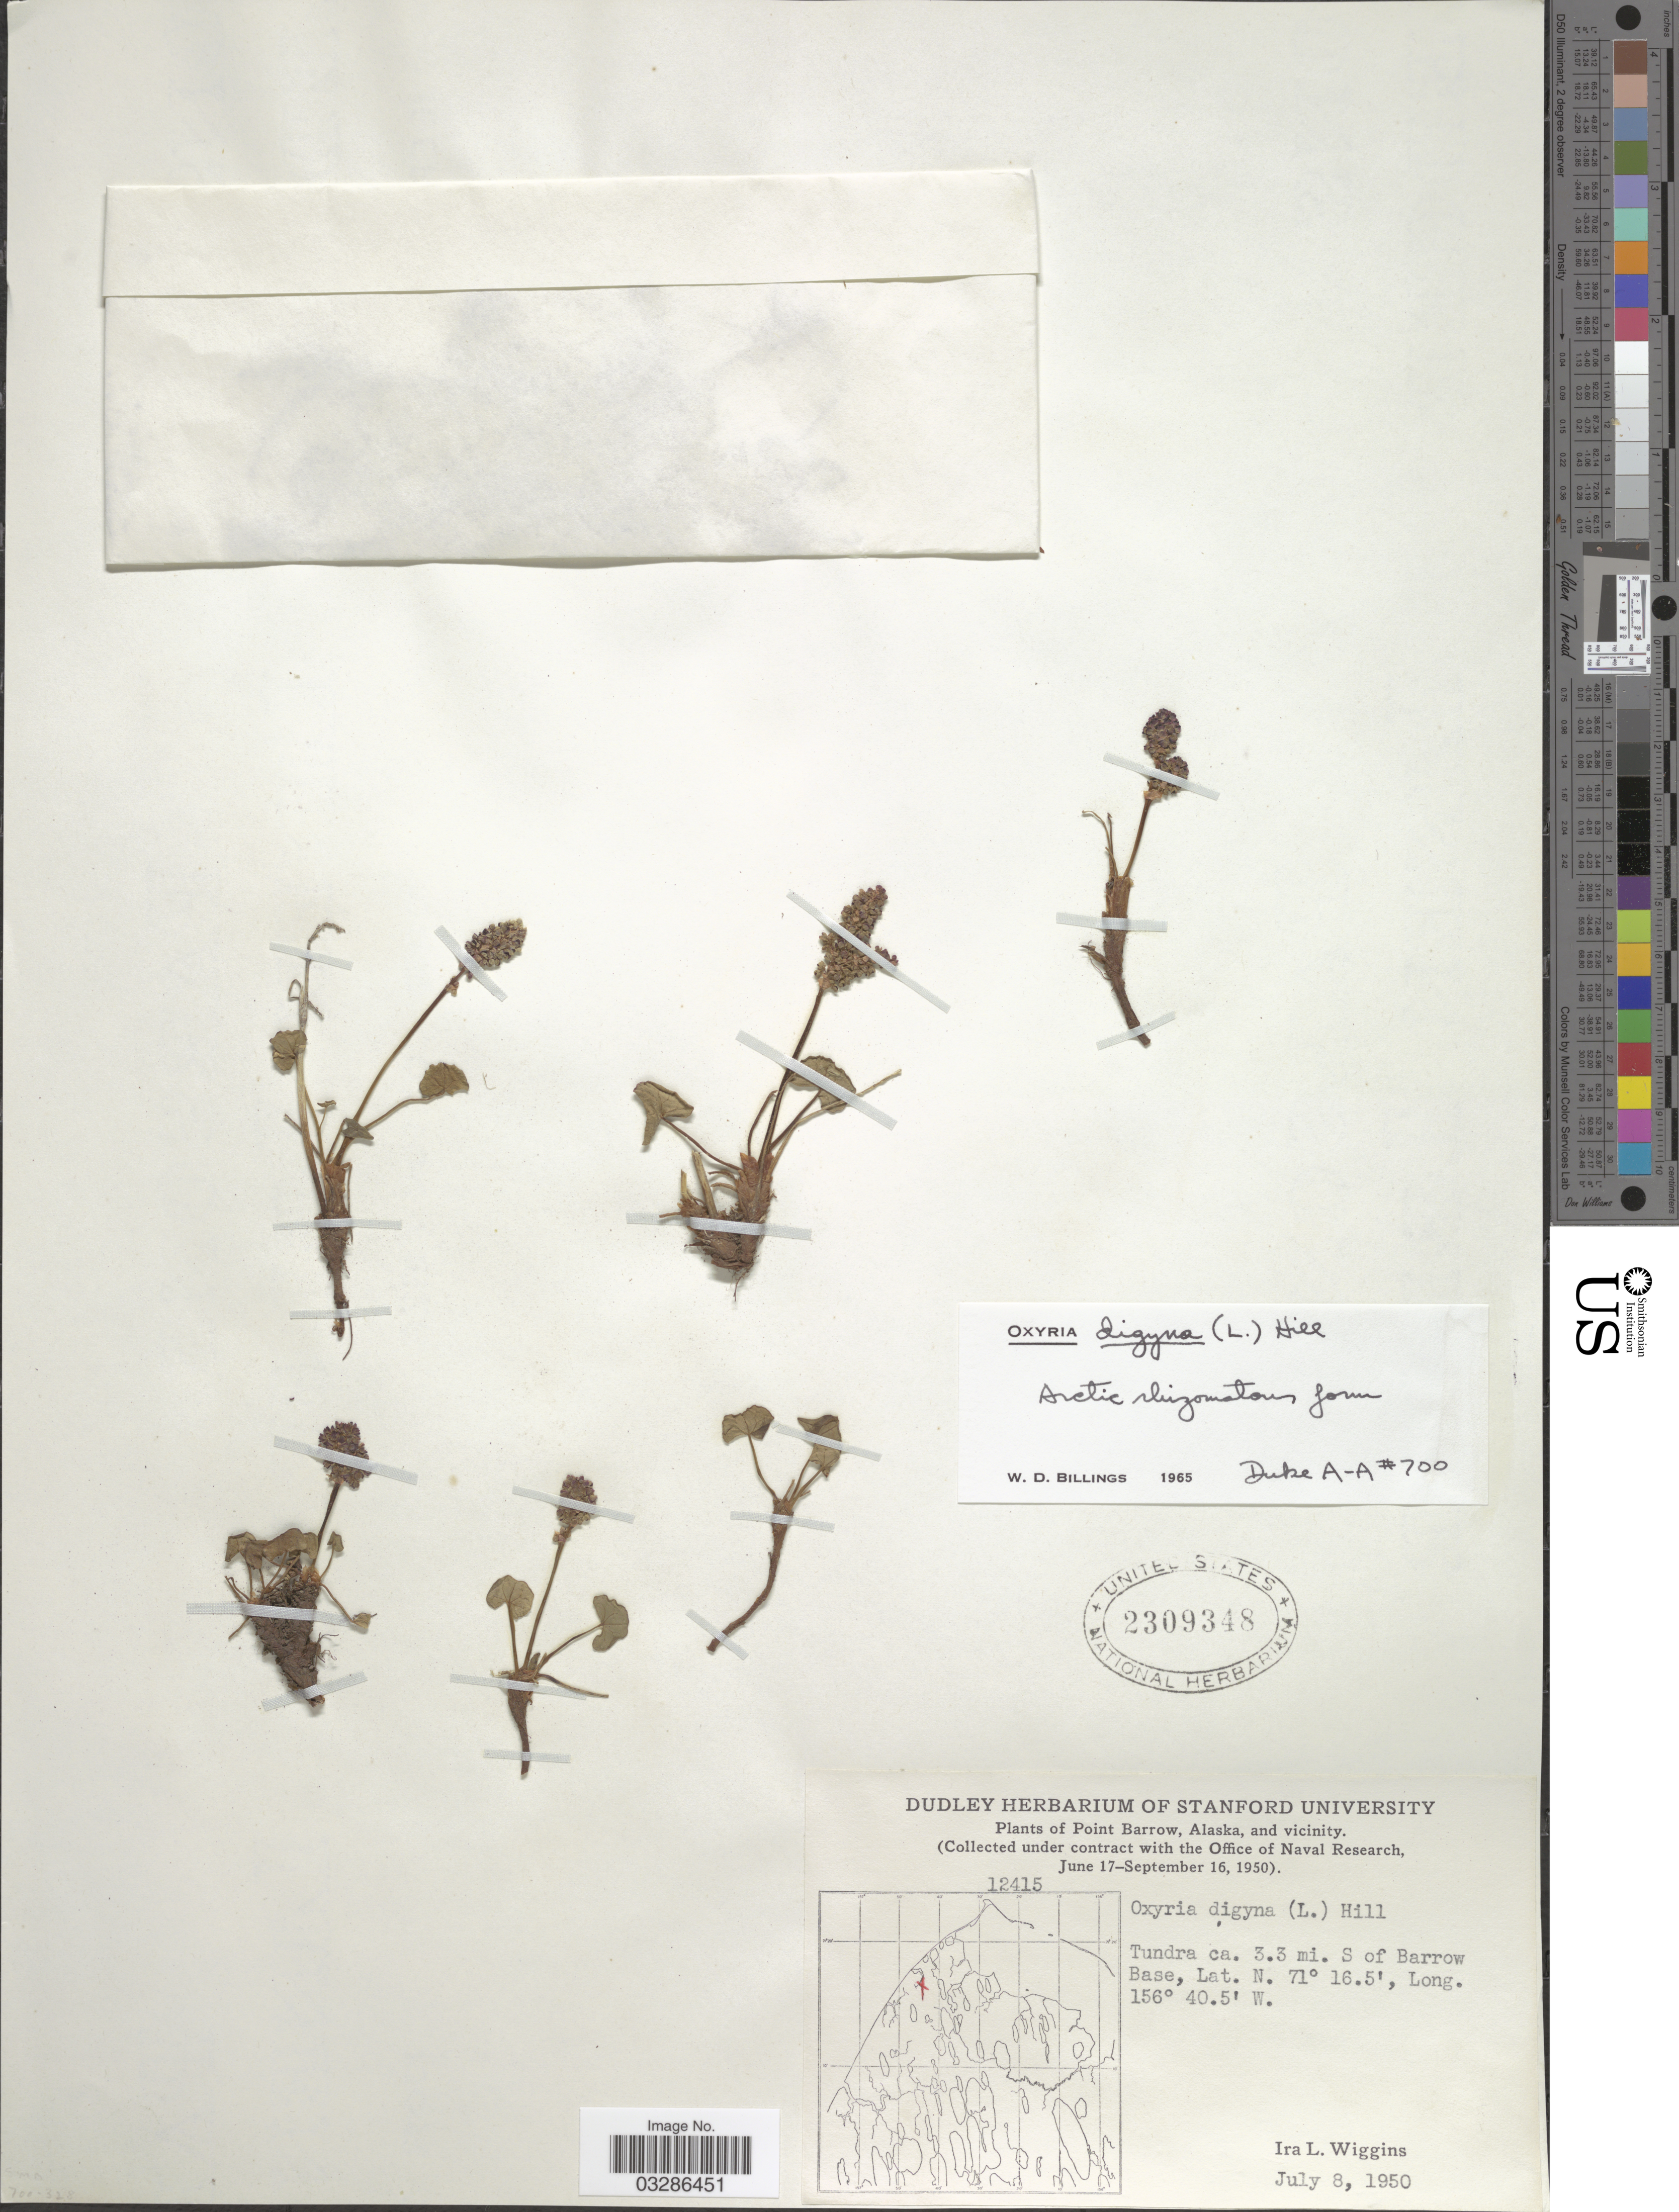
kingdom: Plantae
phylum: Tracheophyta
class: Magnoliopsida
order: Caryophyllales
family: Polygonaceae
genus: Oxyria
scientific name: Oxyria digyna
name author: (L.) Hill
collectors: I. L. Wiggins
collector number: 12415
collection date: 1950-07-08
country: United States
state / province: Alaska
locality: Point Barrow, Alaska, and vicinity. Tundra ca. 3.3 mi. S of Barrow Base.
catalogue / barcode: US 2309348